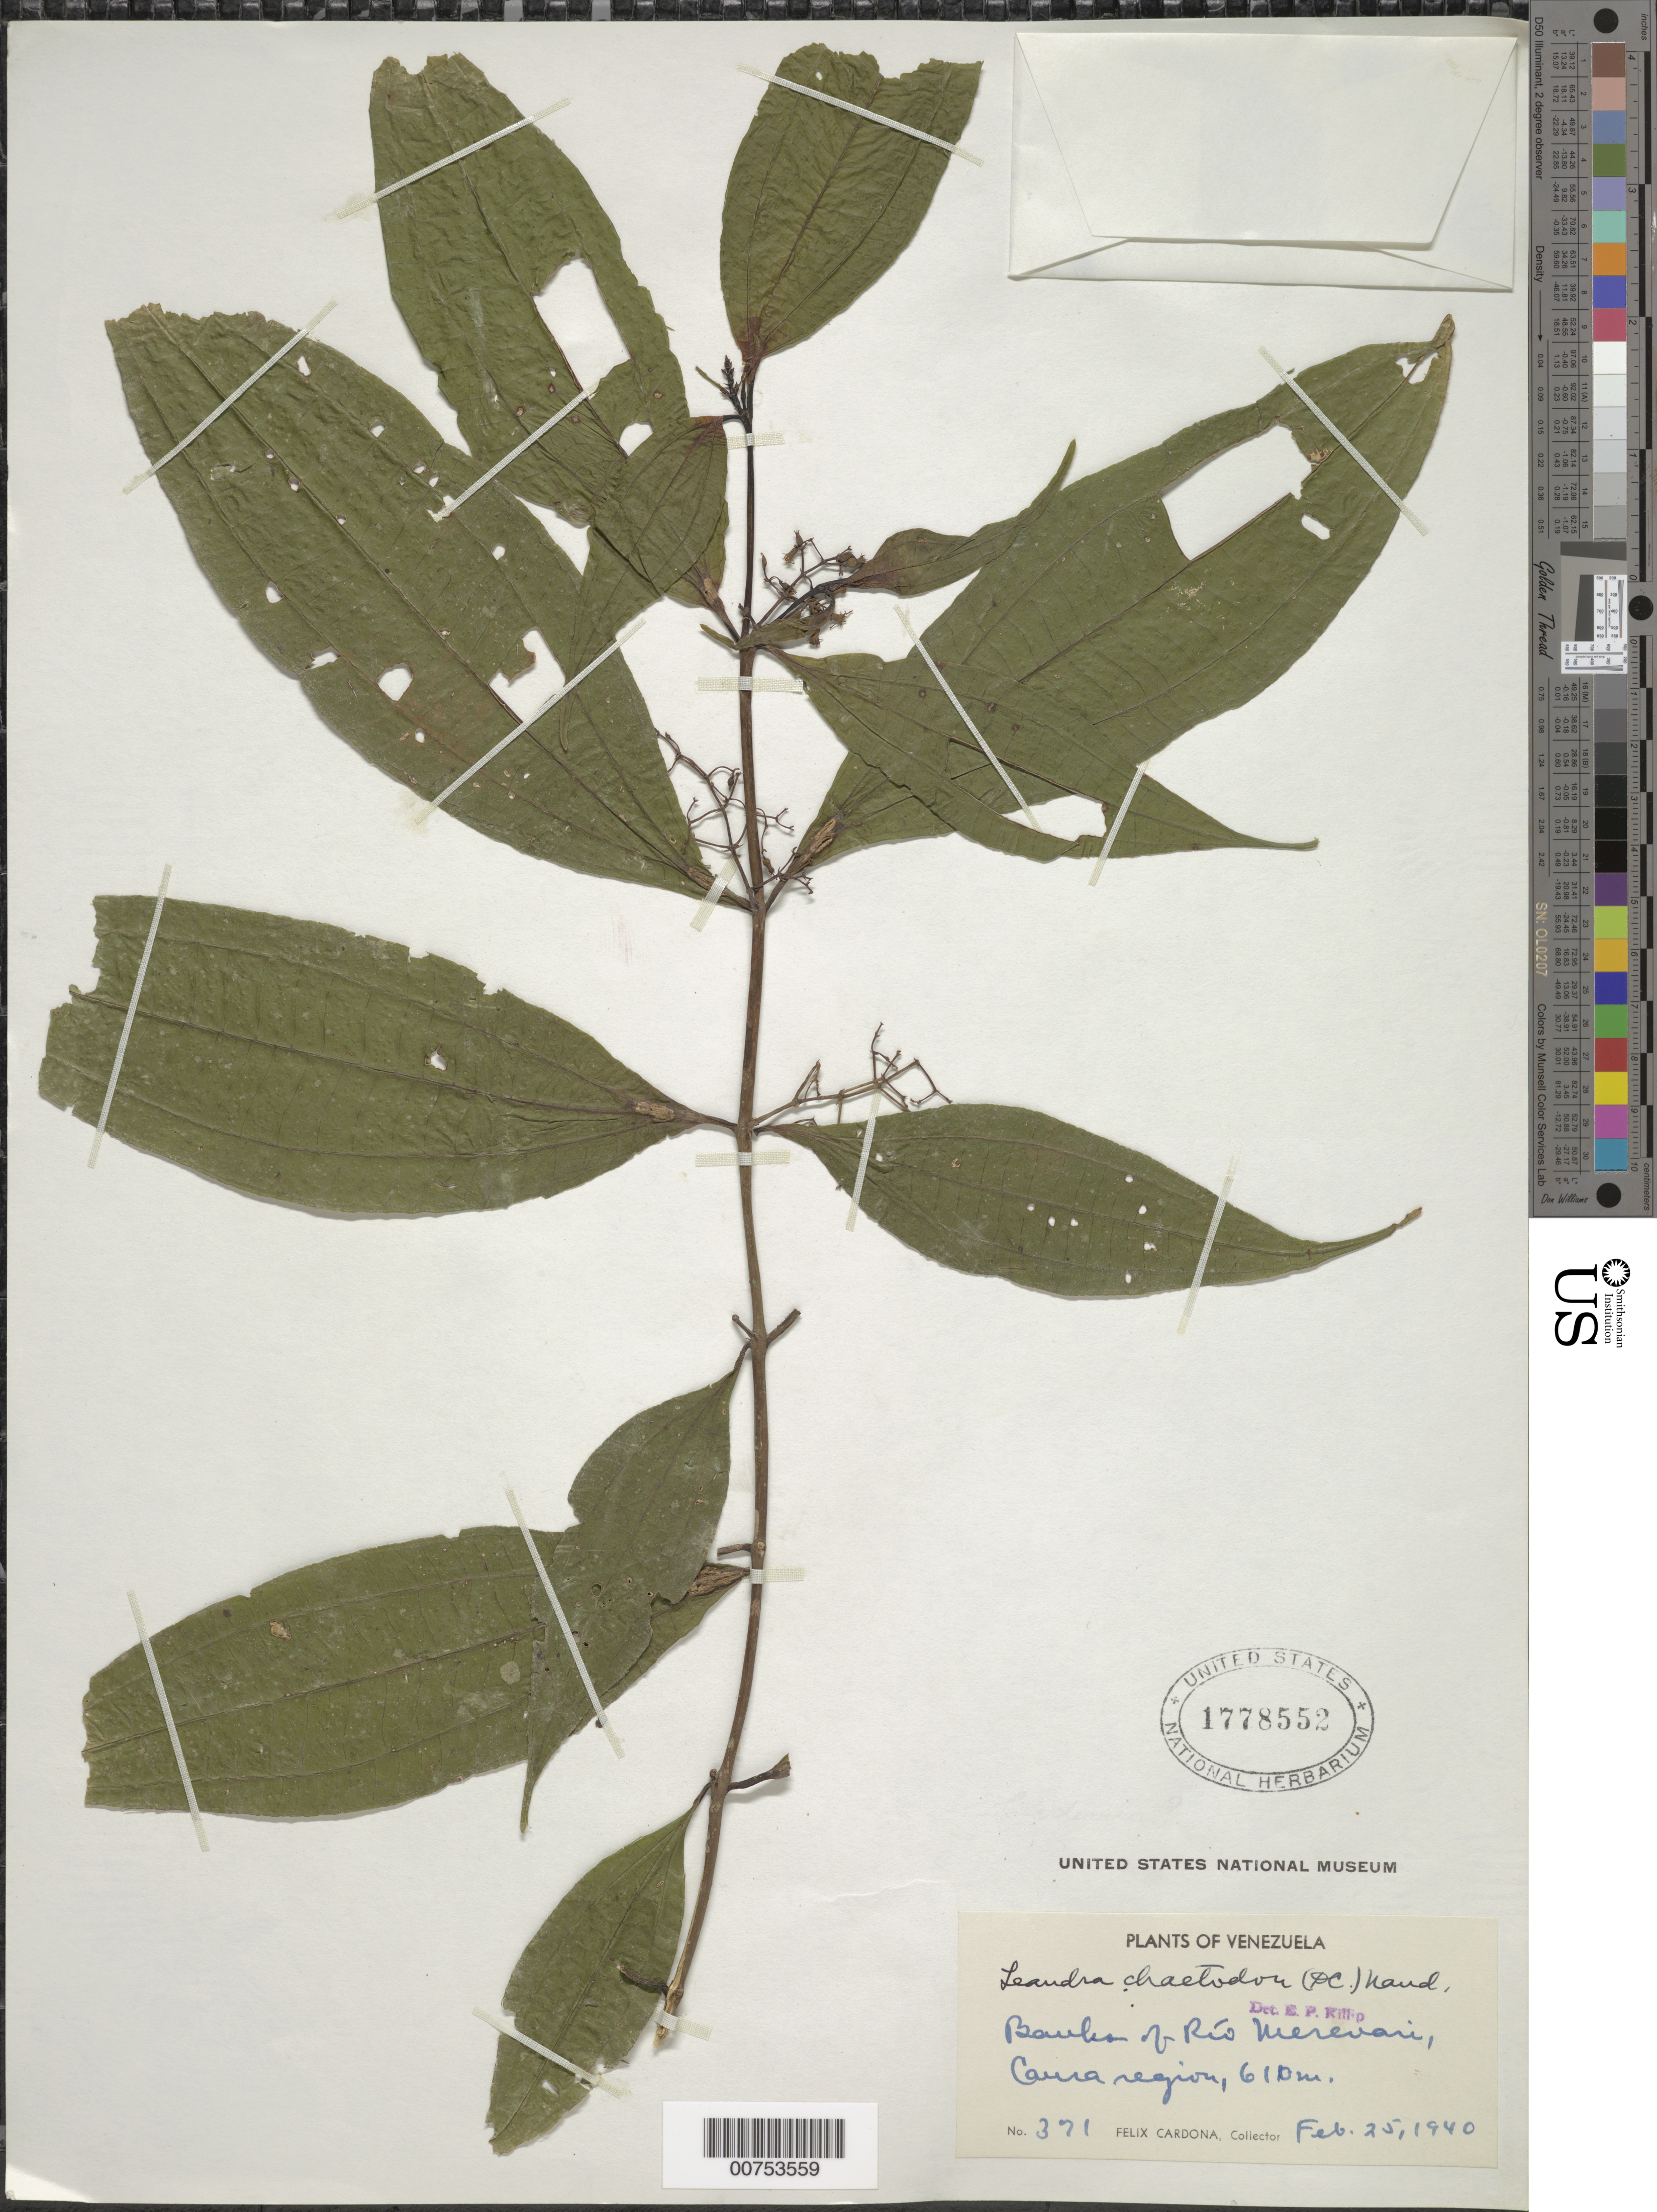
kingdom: Plantae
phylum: Tracheophyta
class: Magnoliopsida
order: Myrtales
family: Melastomataceae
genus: Leandra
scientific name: Leandra chaetodon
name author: (DC.) Cogn.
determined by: Killip, Ellsworth P.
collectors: F. Cardona Puig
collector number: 371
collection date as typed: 25-Feb-40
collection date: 1940-02-25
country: Venezuela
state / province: Bolívar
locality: Río Merevari, Caura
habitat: Riverbank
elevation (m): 610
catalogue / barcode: US 1778552